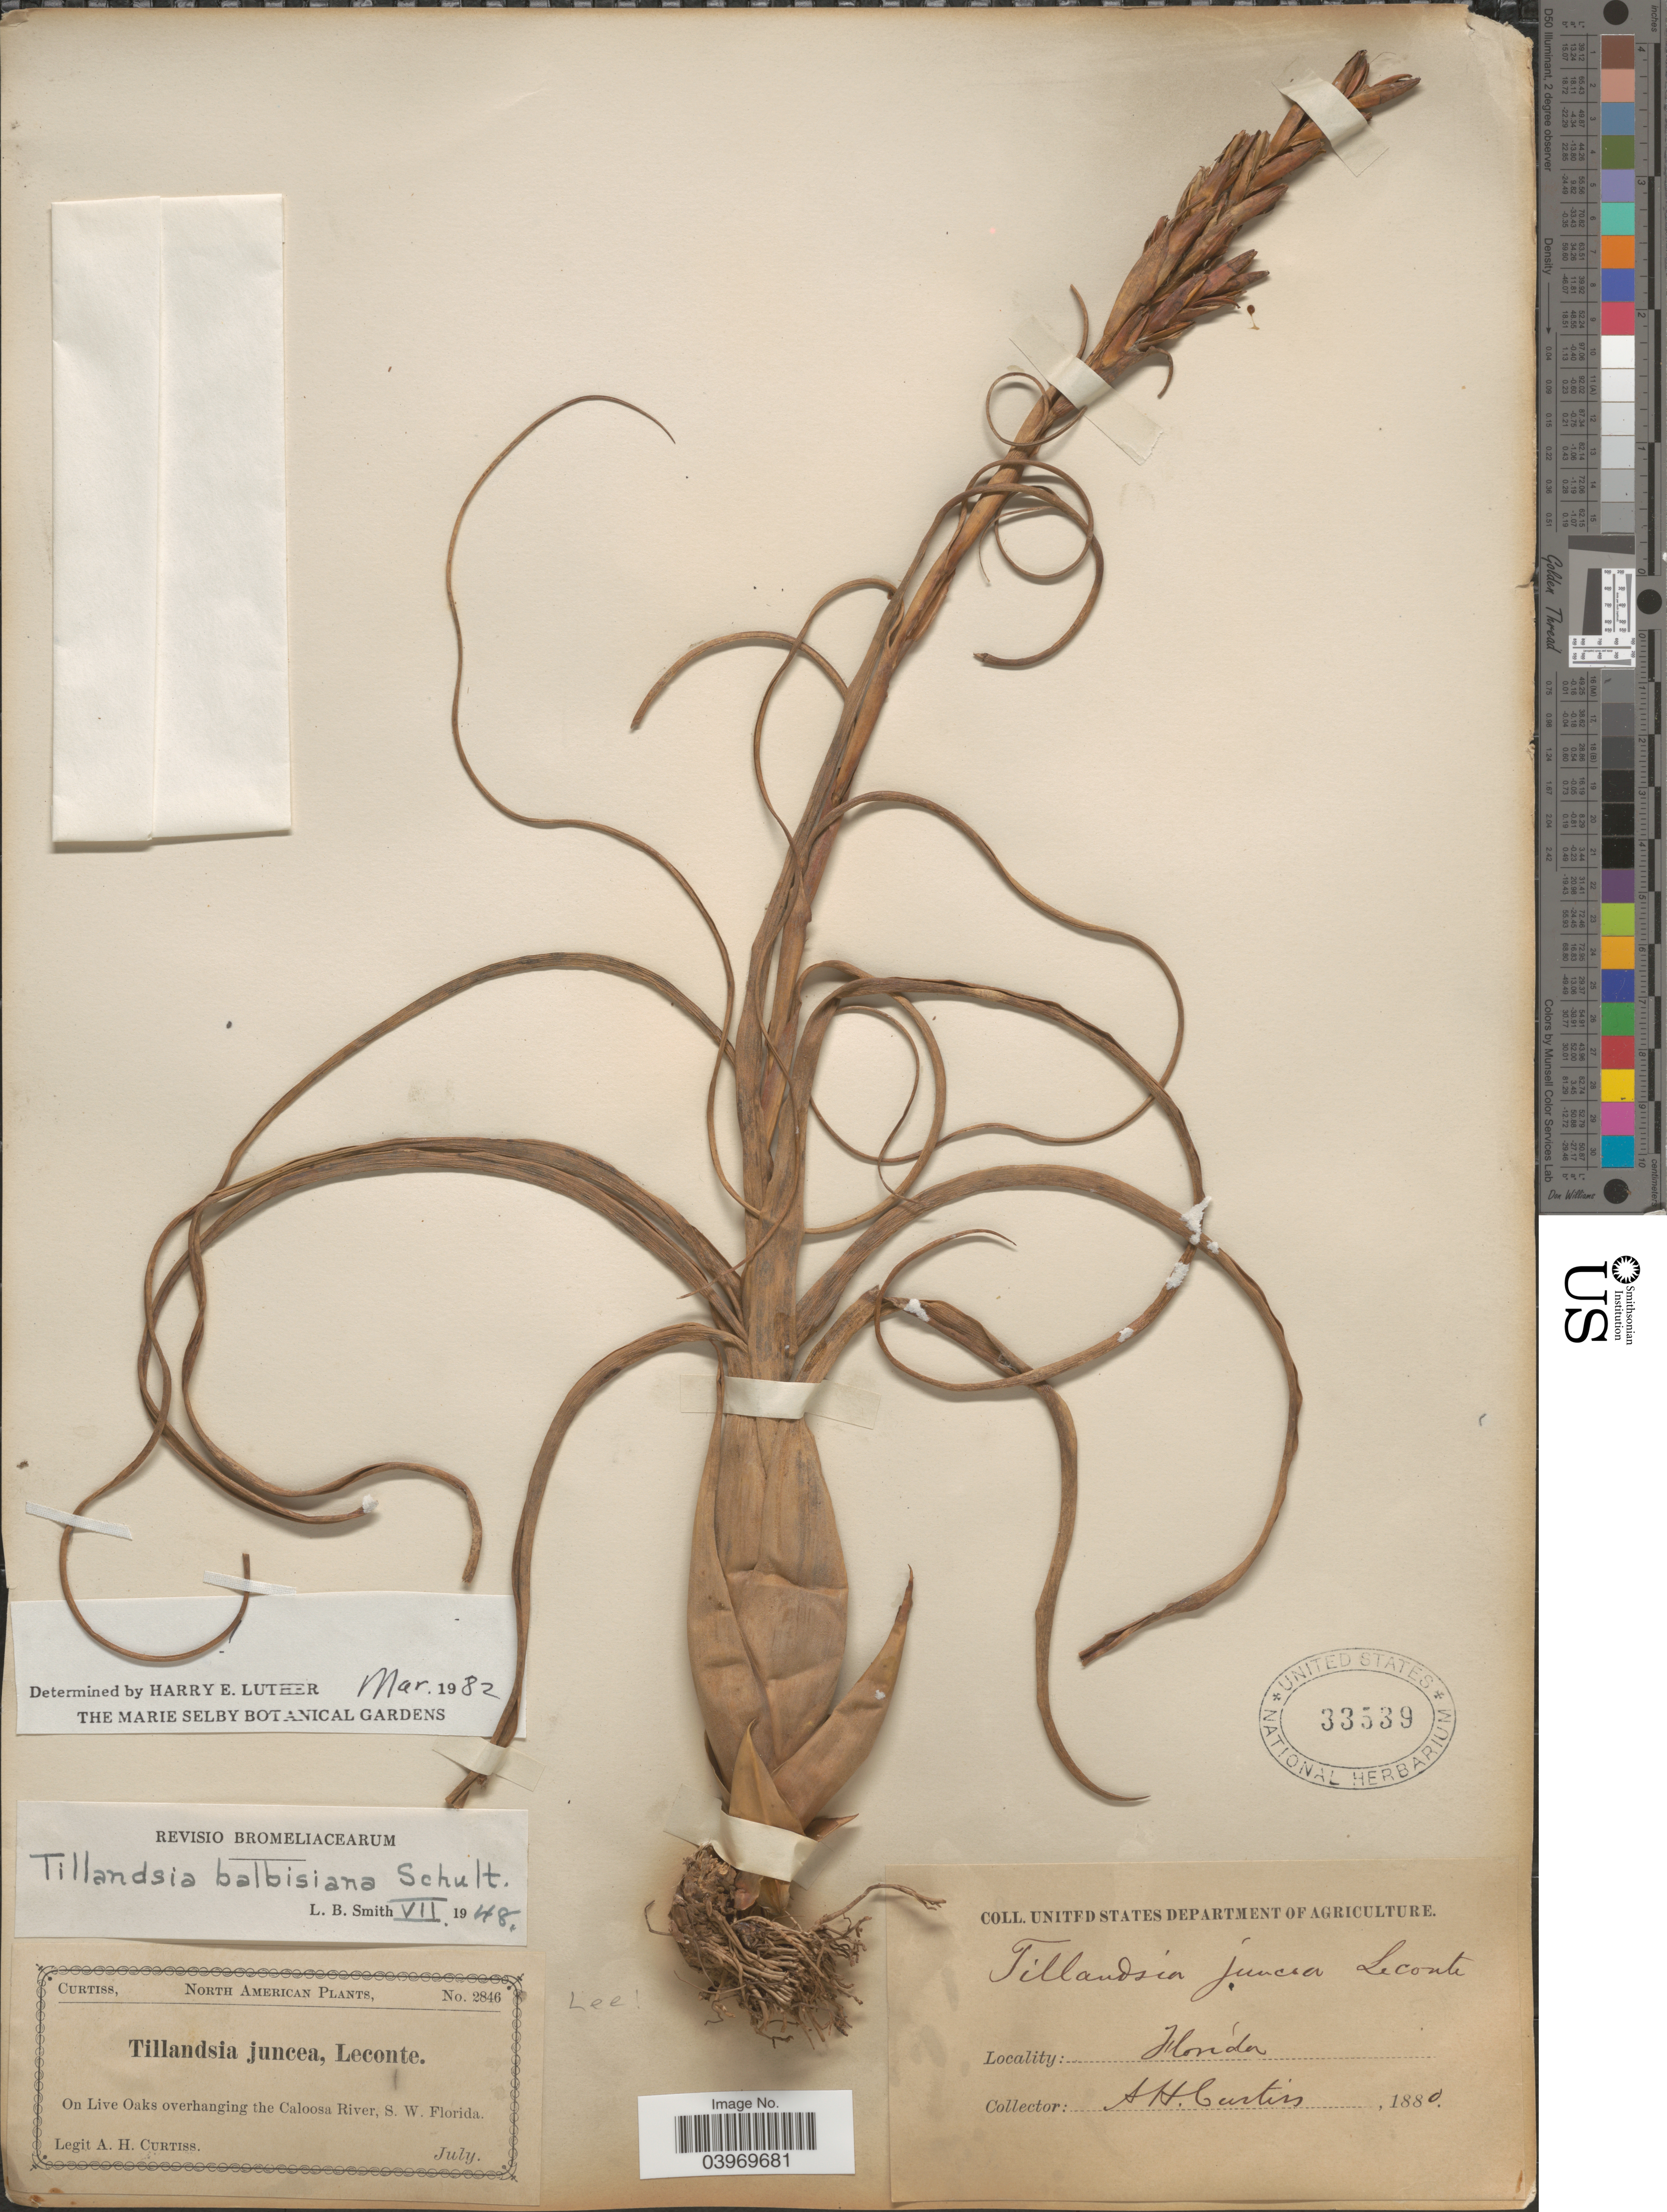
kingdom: Plantae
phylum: Tracheophyta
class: Liliopsida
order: Poales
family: Bromeliaceae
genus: Tillandsia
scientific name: Tillandsia balbisiana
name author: Schult. f.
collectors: A. H. Curtiss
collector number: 2846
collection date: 1880-07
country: United States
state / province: Florida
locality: On Live Oaks overhanging the Caloosa River, S.W. Florida. Lee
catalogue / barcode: US 33539